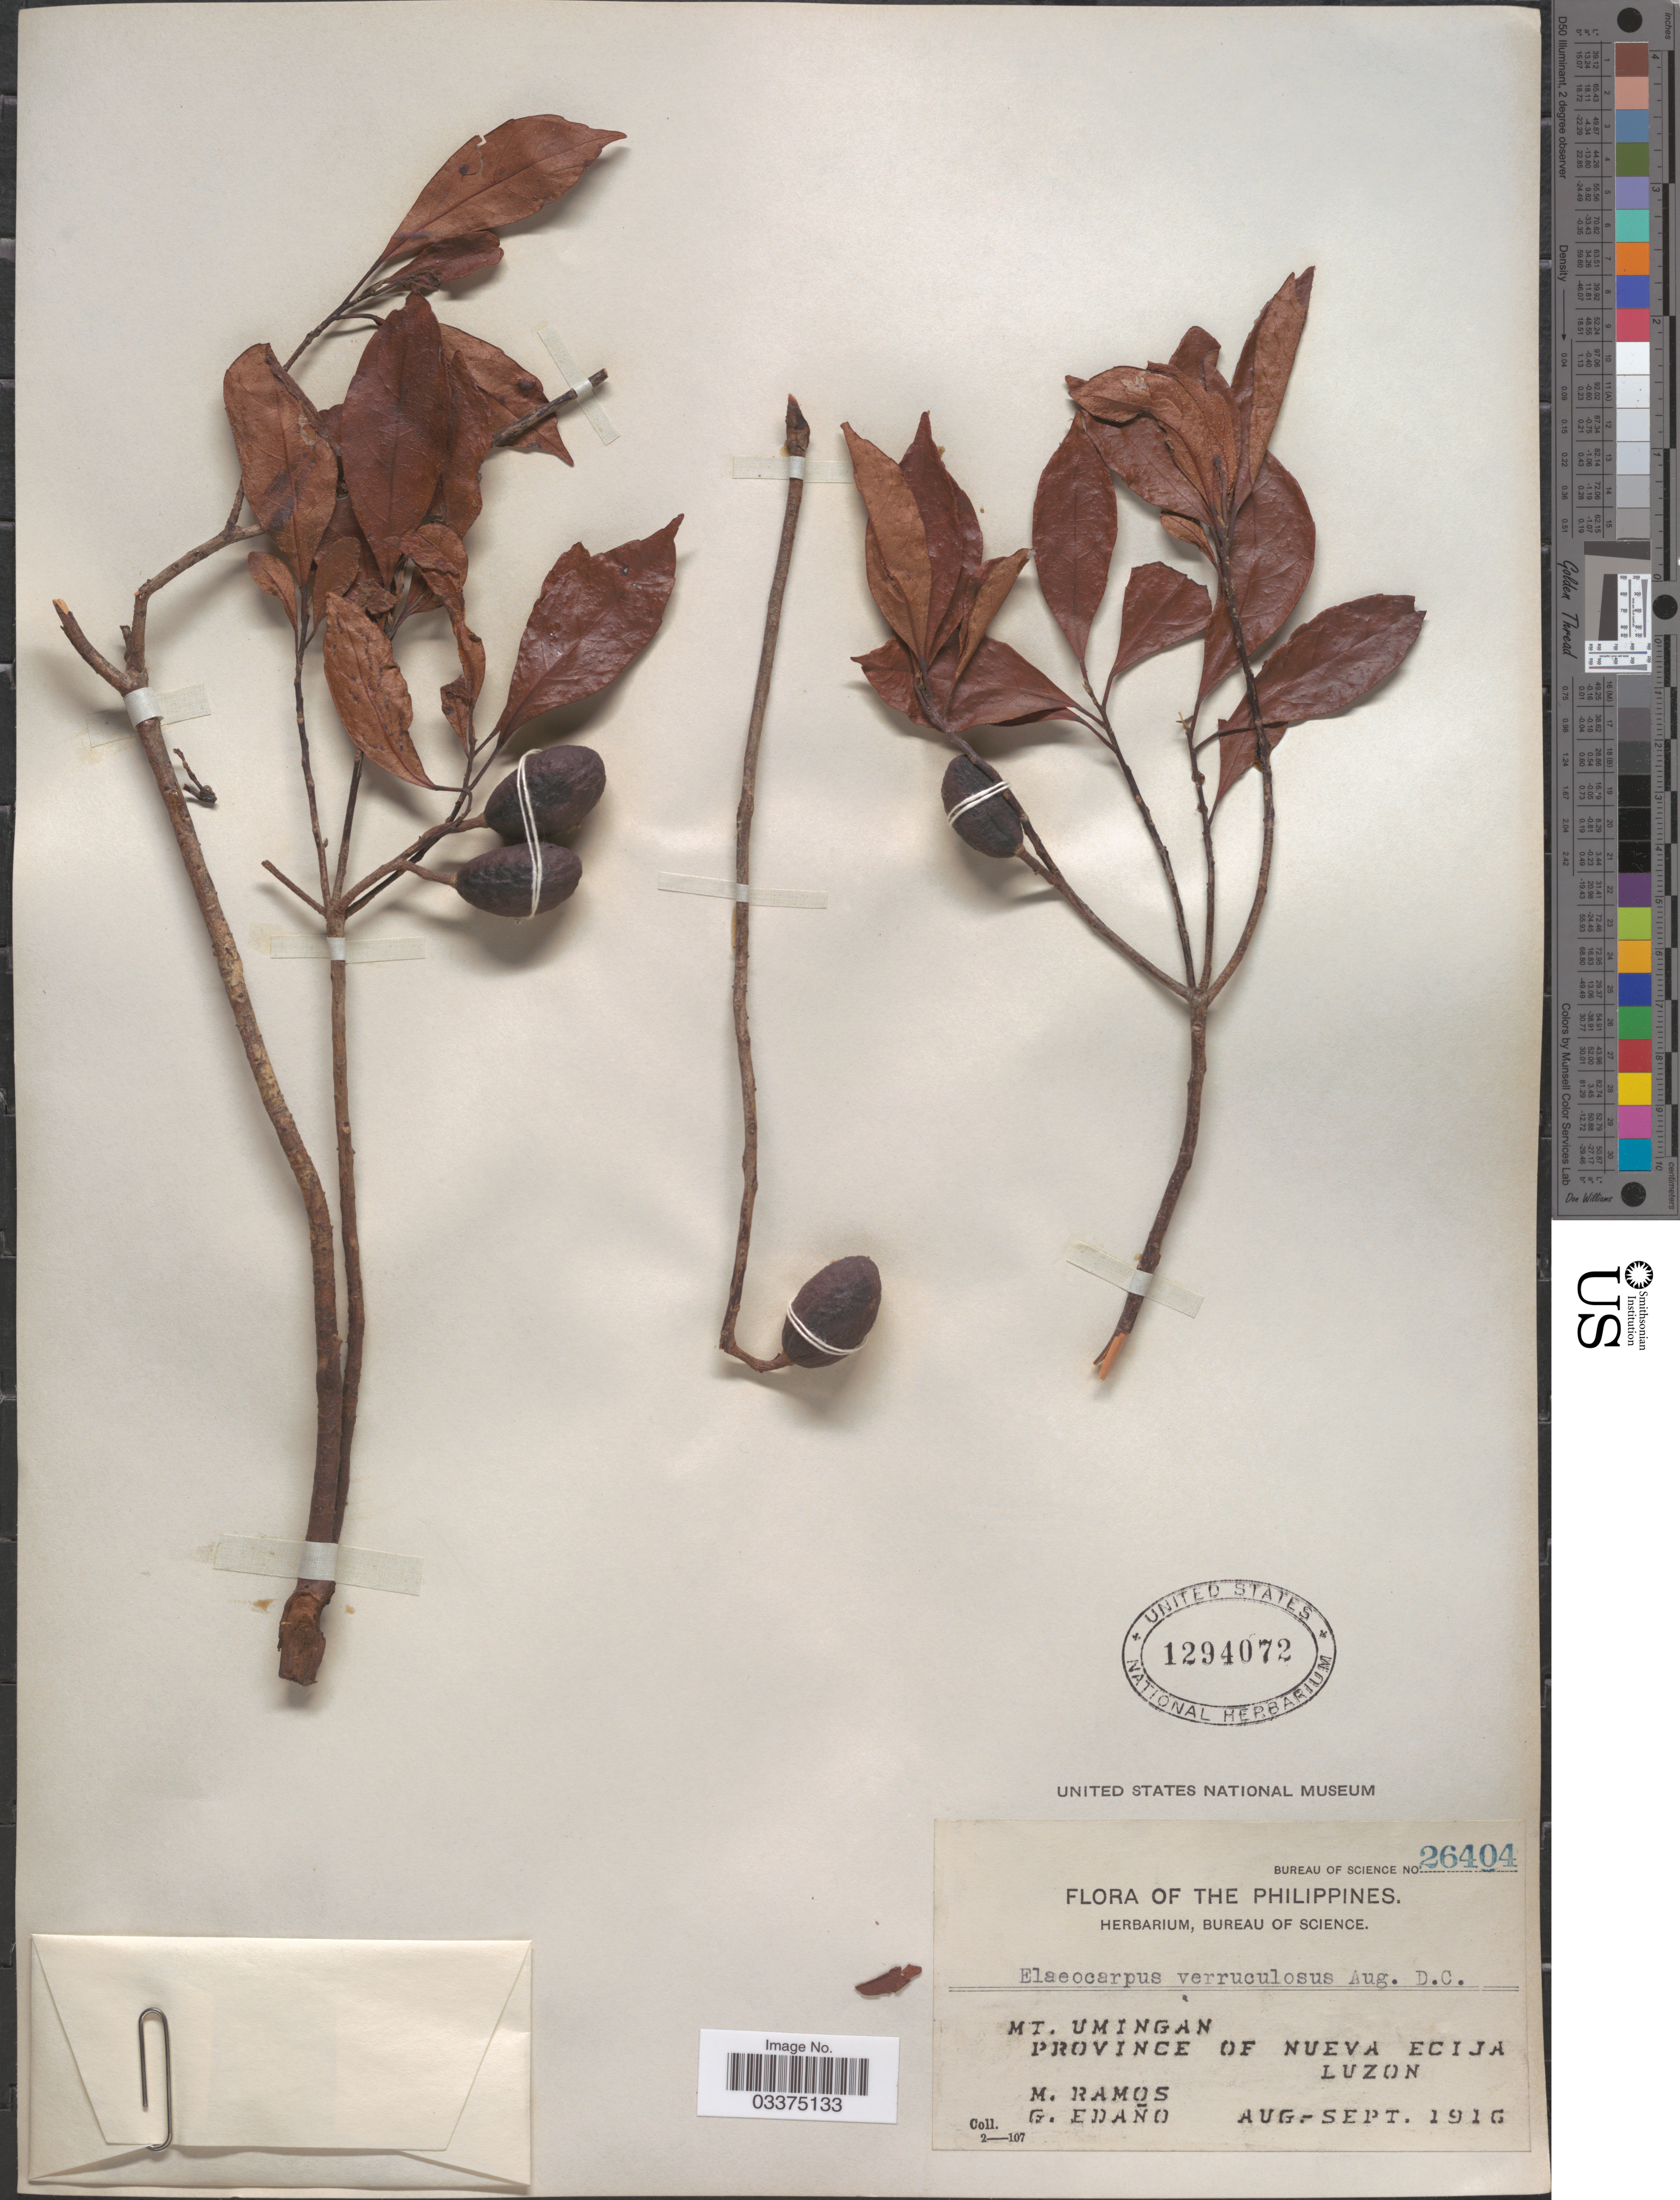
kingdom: Plantae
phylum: Tracheophyta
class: Magnoliopsida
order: Oxalidales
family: Elaeocarpaceae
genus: Elaeocarpus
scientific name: Elaeocarpus verruculosus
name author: A. DC. in Elmer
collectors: M. Ramos & G. Edaño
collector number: Bureau of Science 26404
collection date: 1916-08/1916-09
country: Philippines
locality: Mt. Umingan. Province of Nueva Ecija. Luzon.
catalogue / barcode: US 1294072